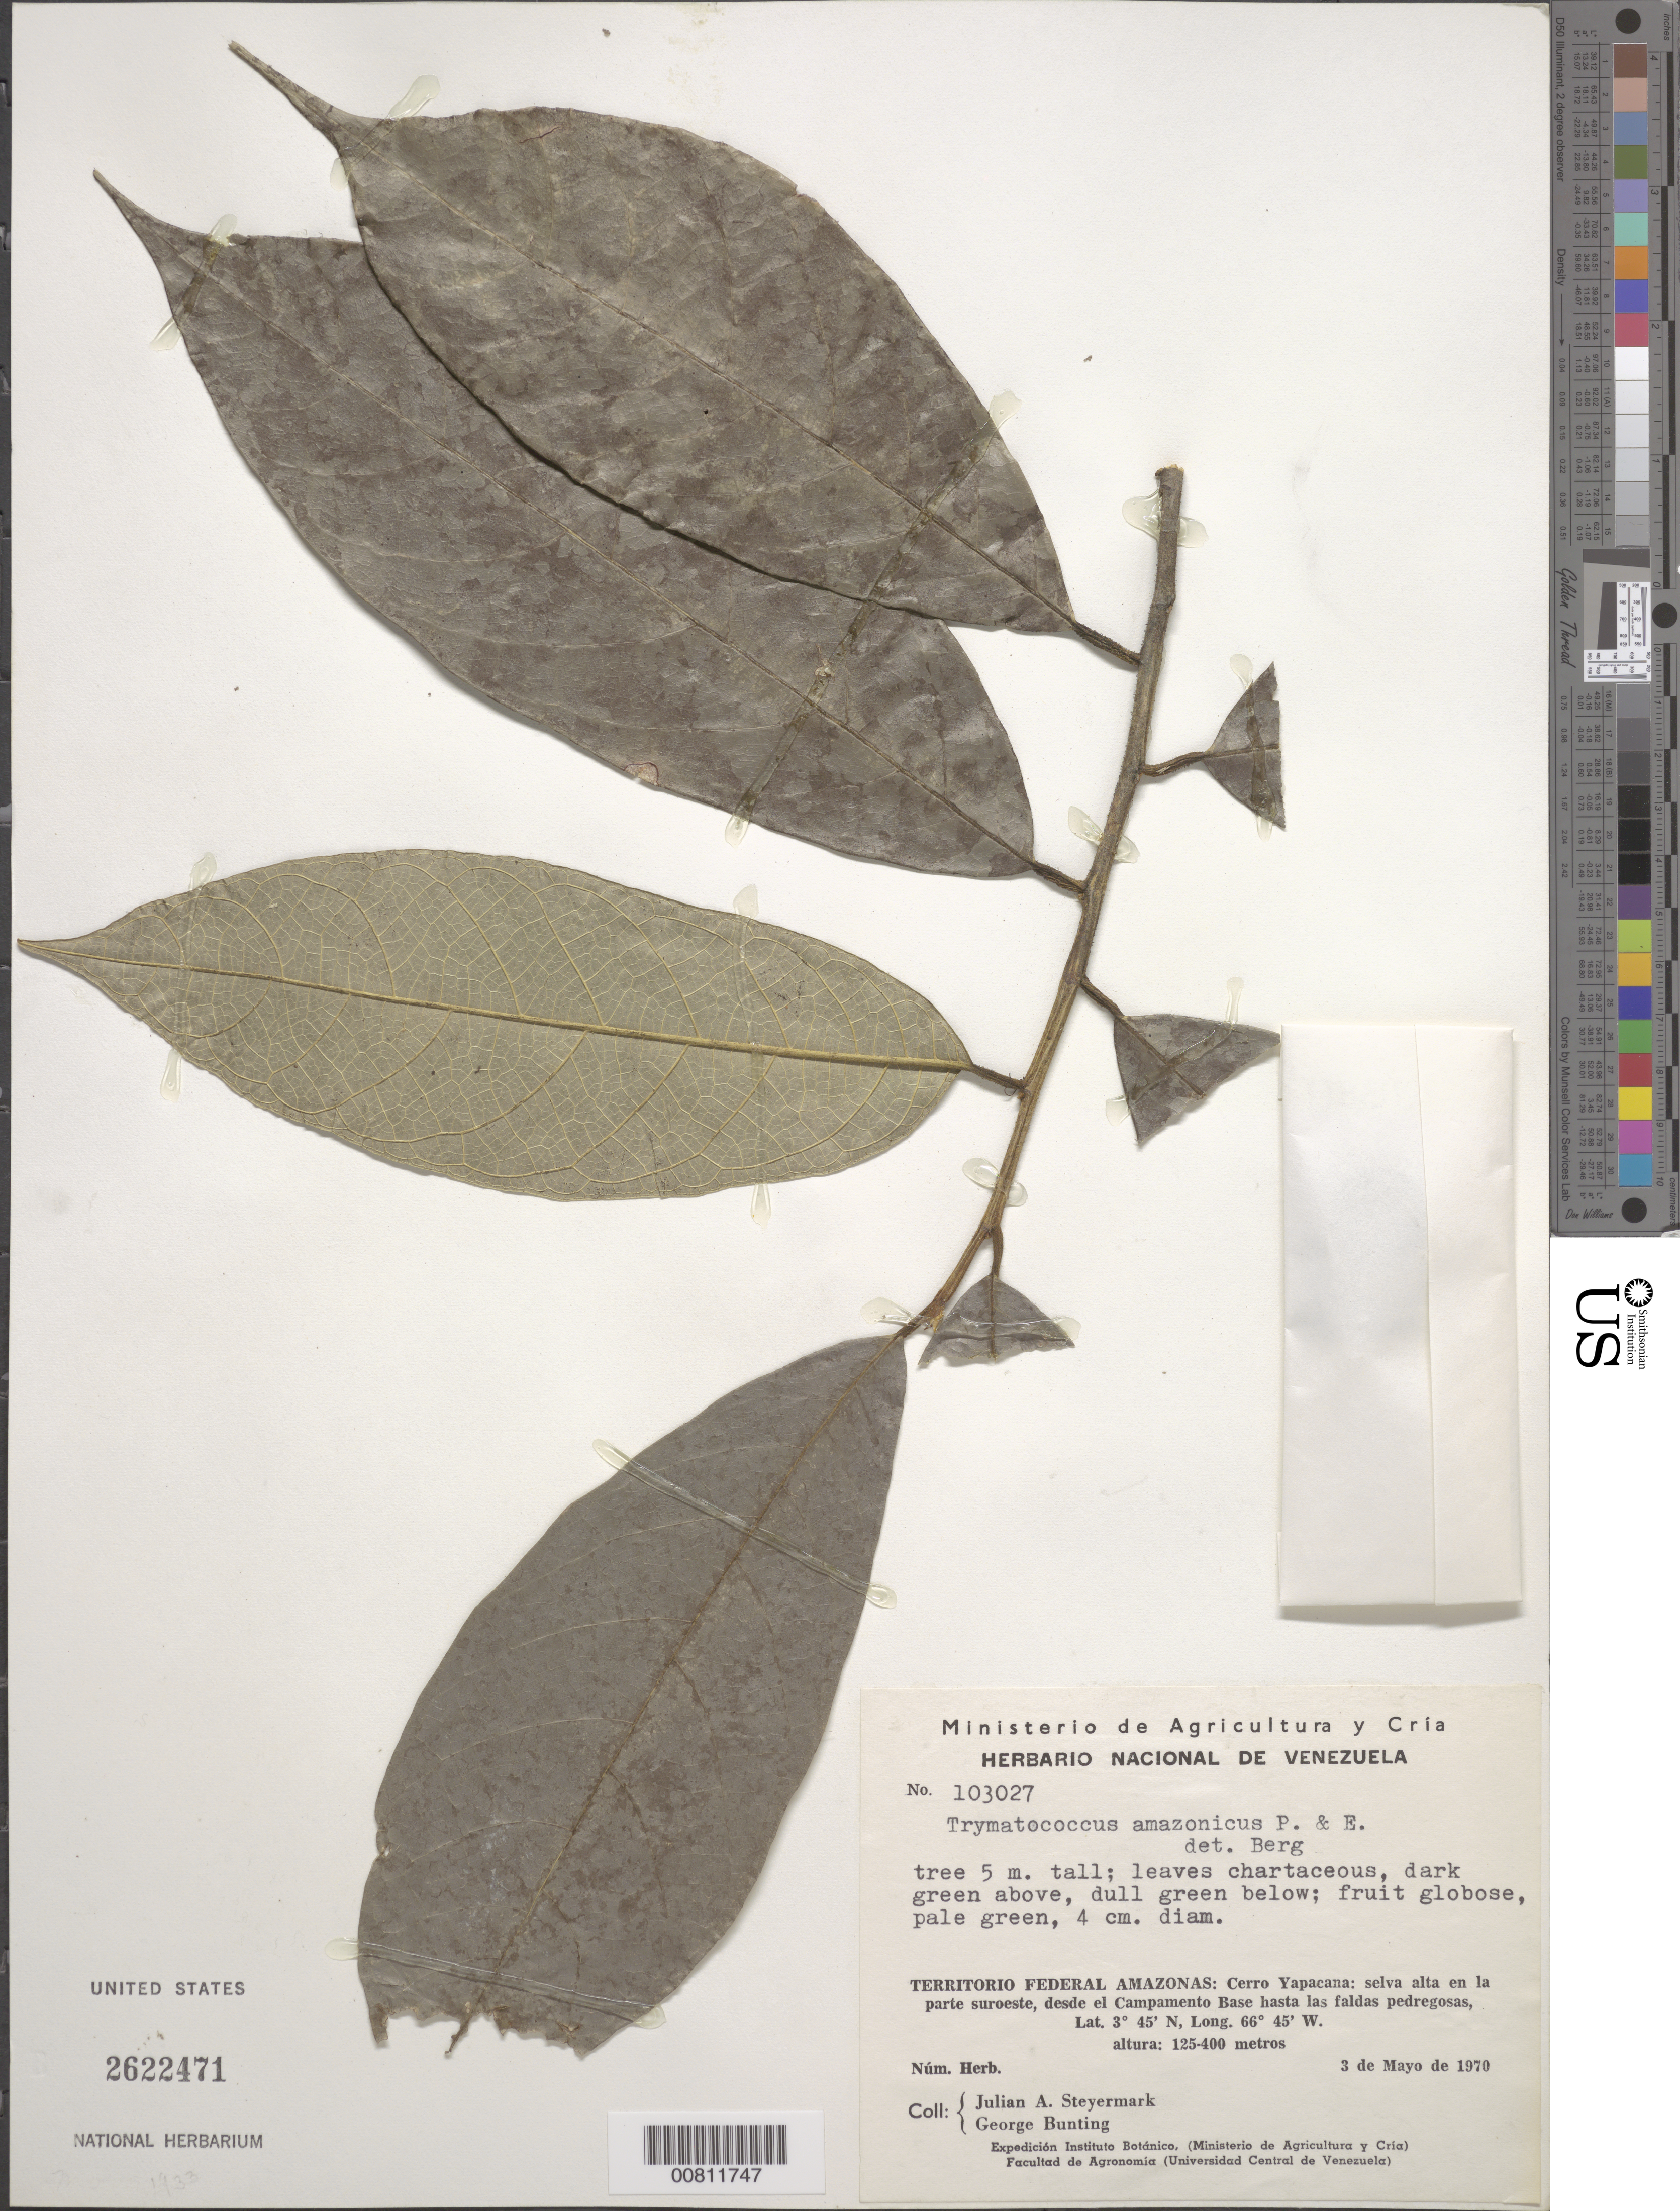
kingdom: Plantae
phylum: Tracheophyta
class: Magnoliopsida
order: Rosales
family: Moraceae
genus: Brosimum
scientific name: Brosimum amazonicum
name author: (Poepp. & Endl.) E. M. Gardner & Zerega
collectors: J. Steyermark & G. S. Bunting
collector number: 103027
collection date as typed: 3-May-70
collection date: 1970-05-03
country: Venezuela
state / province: Amazonas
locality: Cerro Yapacána, parte suroeste, desde el Campamento Base hasta las faldas pedregosas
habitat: High forest in the southwestern part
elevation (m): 125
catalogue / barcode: US 2622471